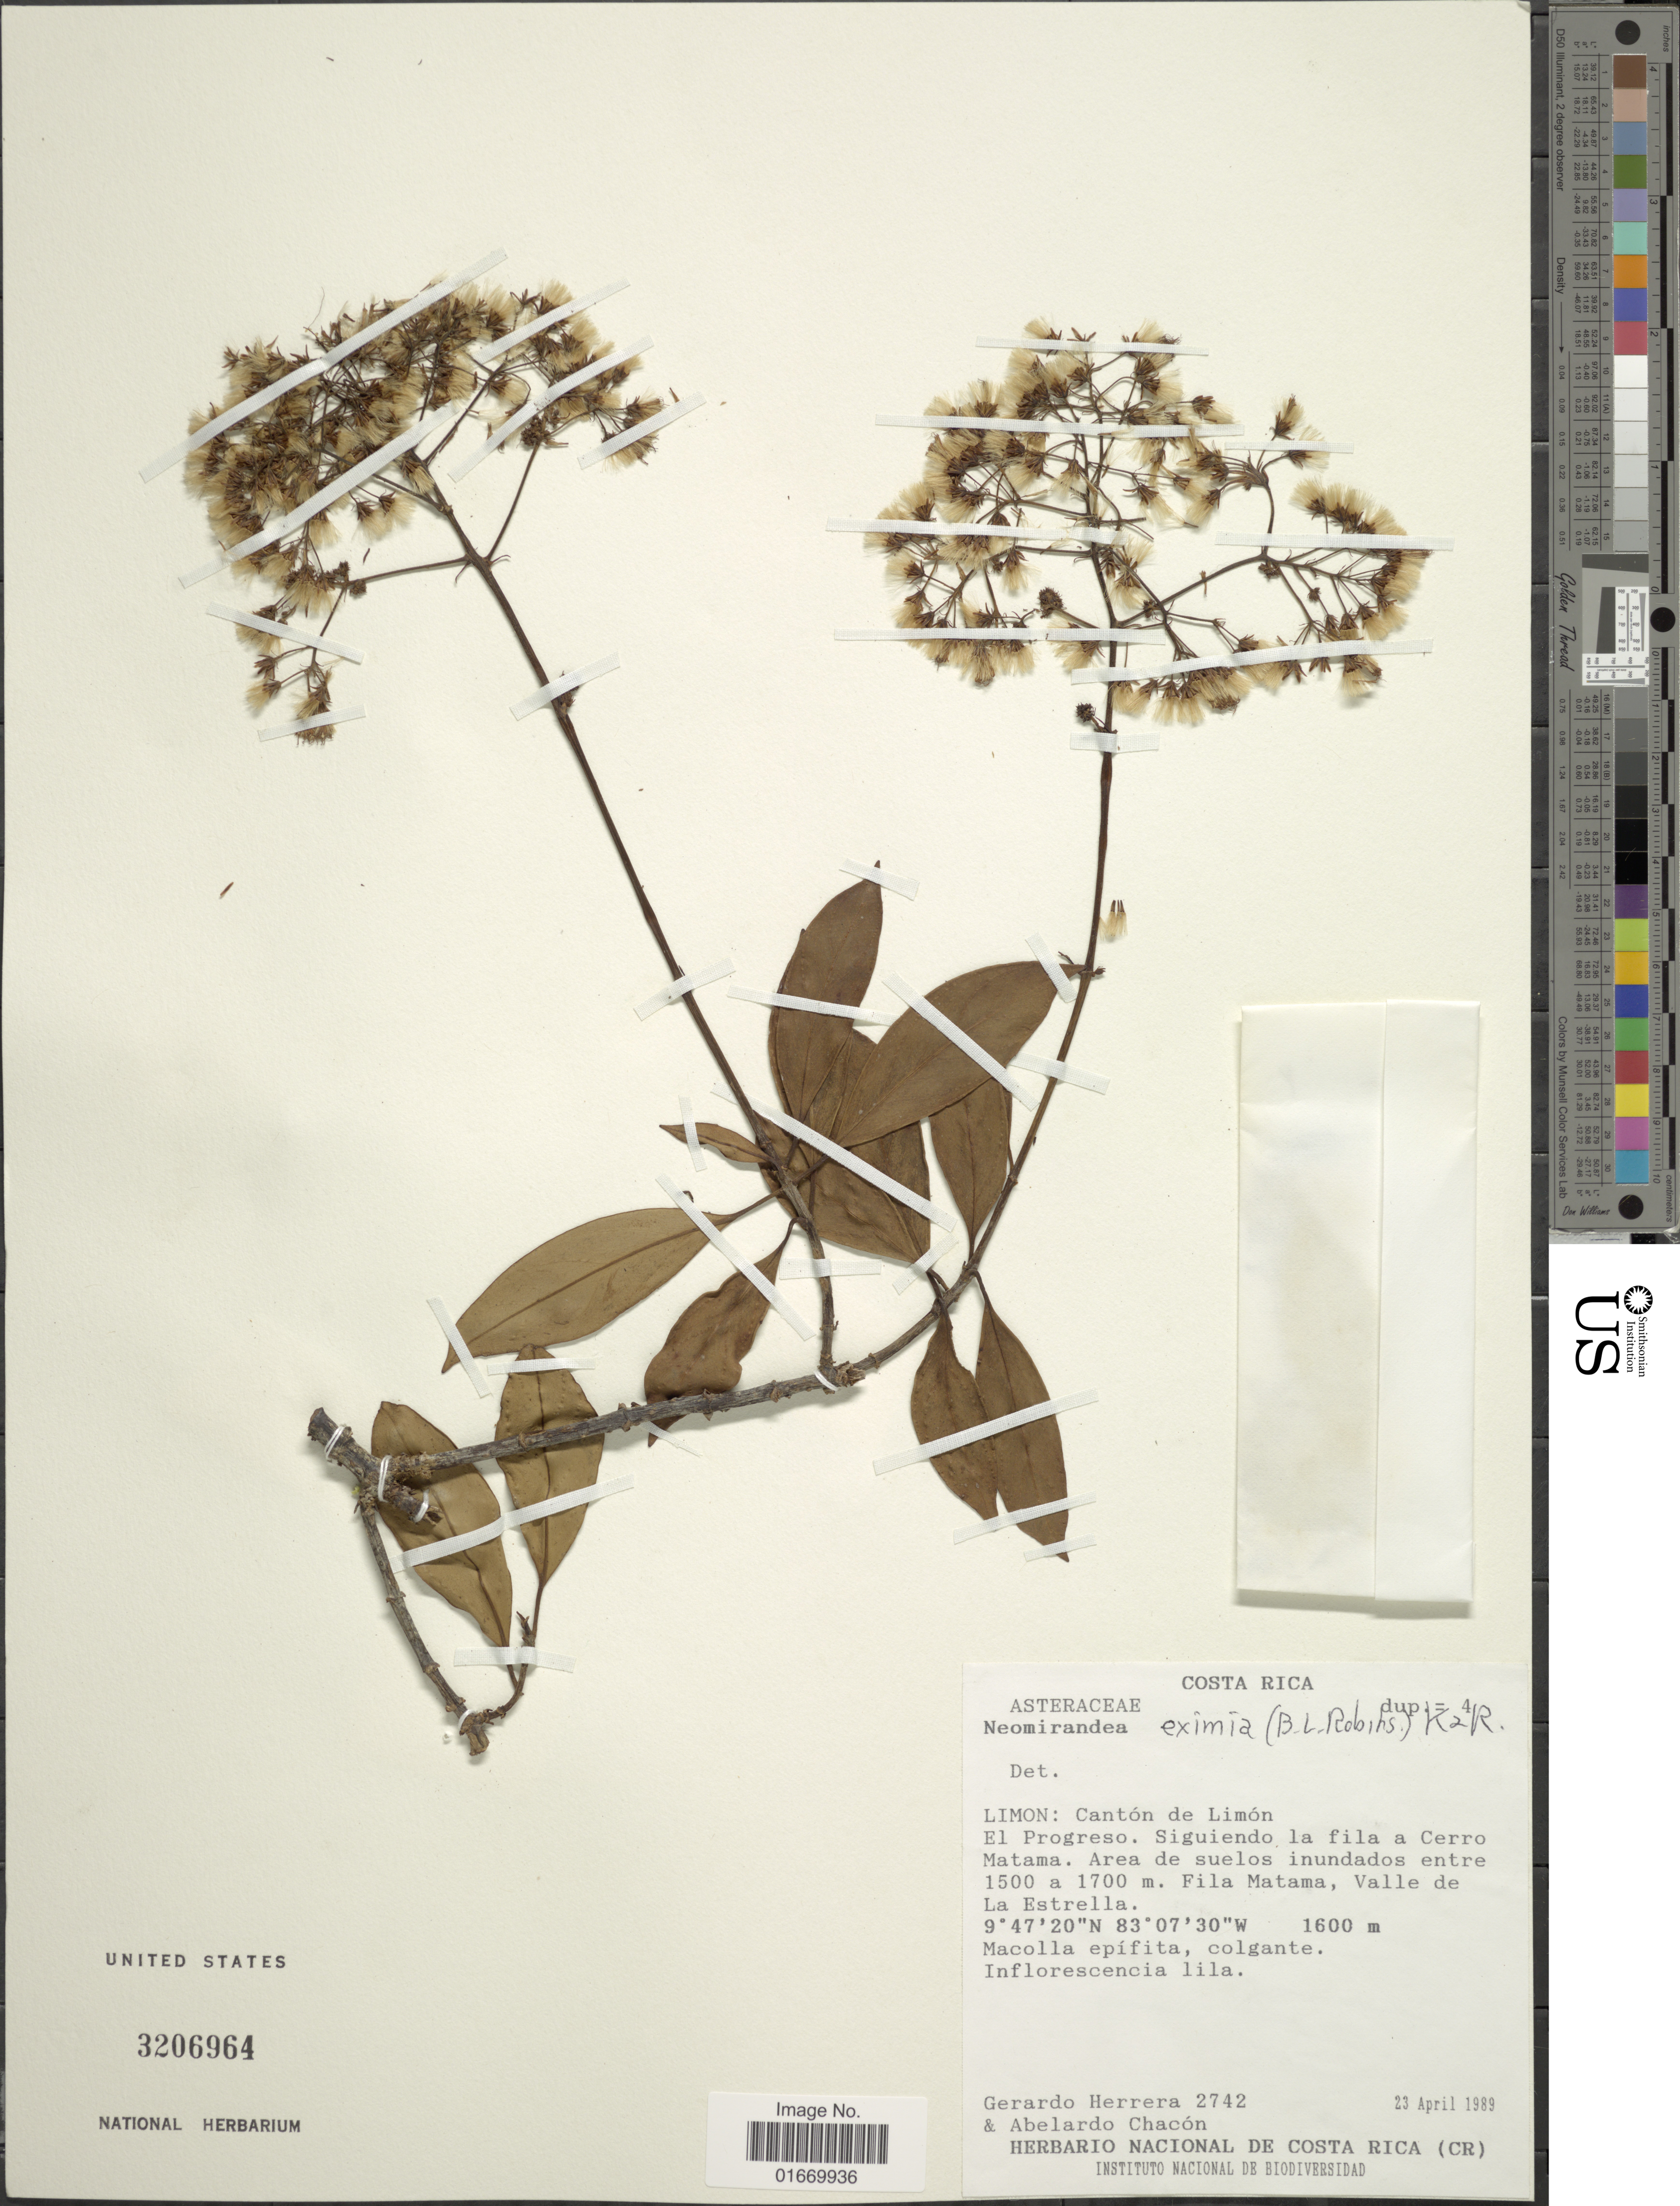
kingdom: Plantae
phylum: Tracheophyta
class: Magnoliopsida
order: Asterales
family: Asteraceae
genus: Neomirandea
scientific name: Neomirandea eximia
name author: (B.L. Rob.) R.M. King & H. Rob.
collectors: G. Herrera & A. Chacon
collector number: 2742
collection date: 1989-04-23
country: Costa Rica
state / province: Limón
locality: Canton de Limom, El Progreso, Siguiendo la fila a Cerro Matama, Fila Matama, Valle de La Estrella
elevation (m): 1600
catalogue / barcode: US 3206964